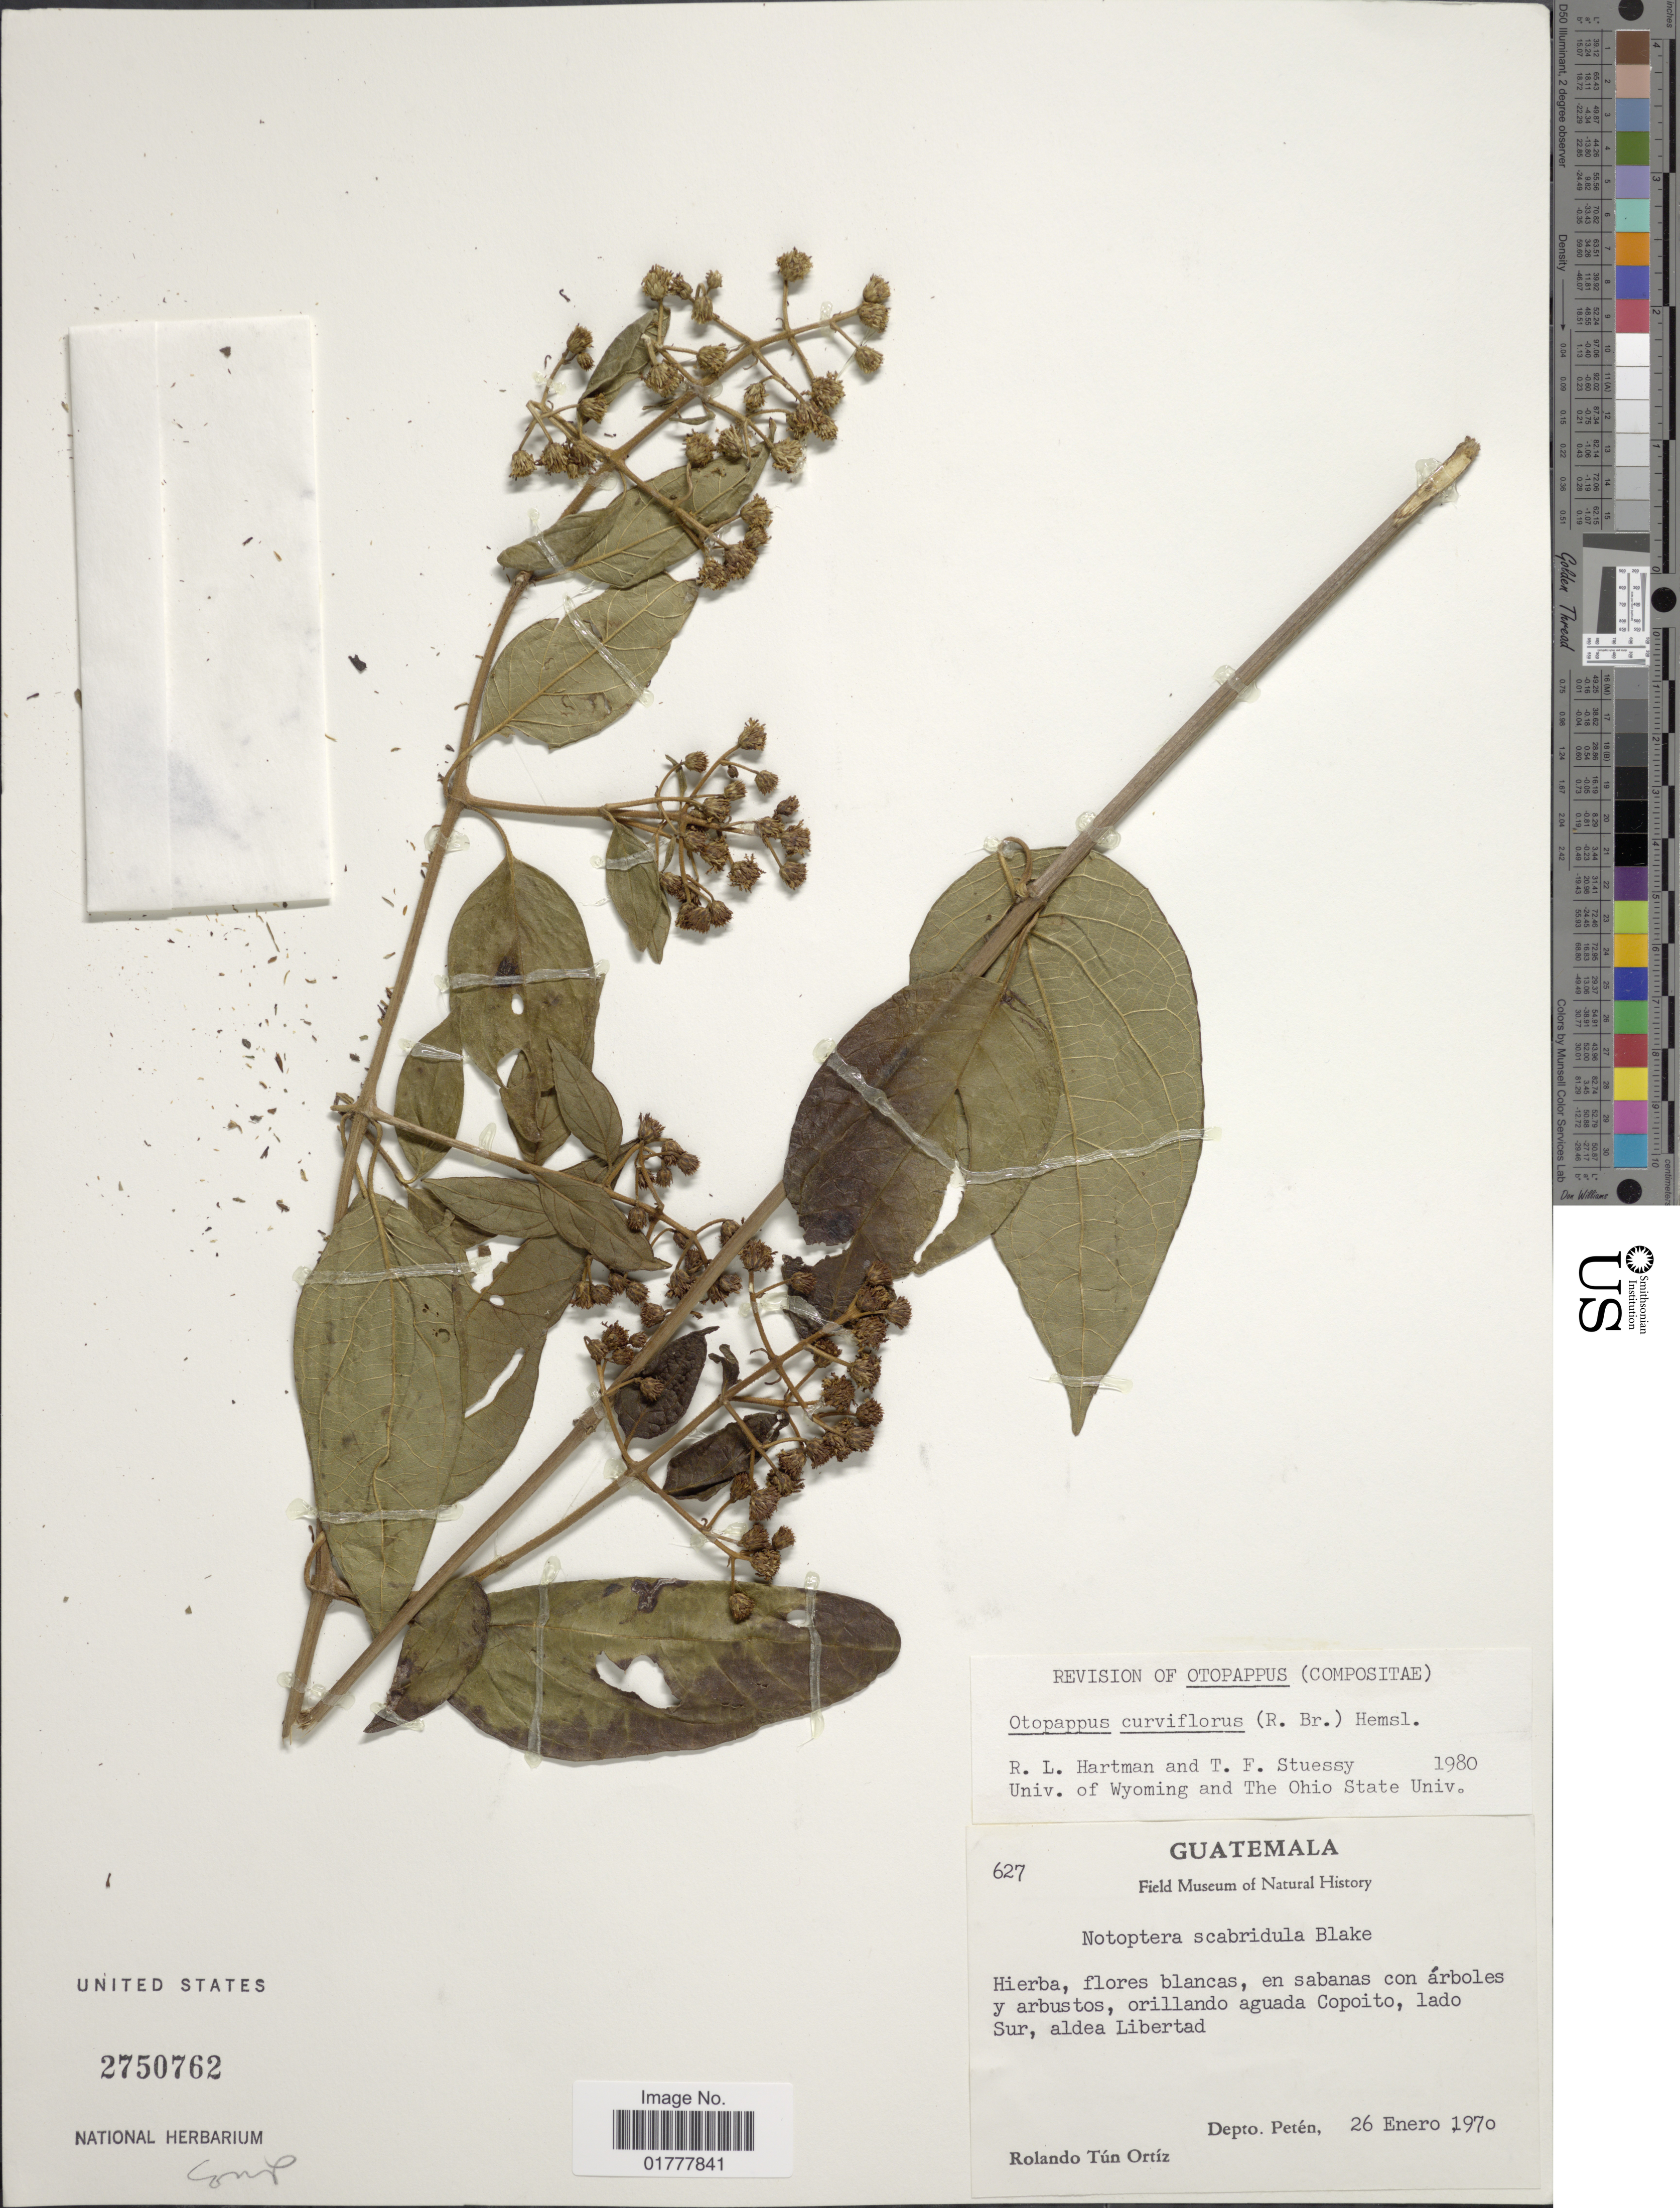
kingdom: Plantae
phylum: Tracheophyta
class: Magnoliopsida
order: Asterales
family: Asteraceae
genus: Otopappus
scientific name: Otopappus curviflorus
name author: (R. Br.) Hemsl.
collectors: R. Tún Ortíz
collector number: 627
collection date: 1970-01-26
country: Guatemala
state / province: El Petén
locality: Orillando aguada Copoito, lado Sur, aldea Libertad, Depto. Peten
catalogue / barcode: US 2750762